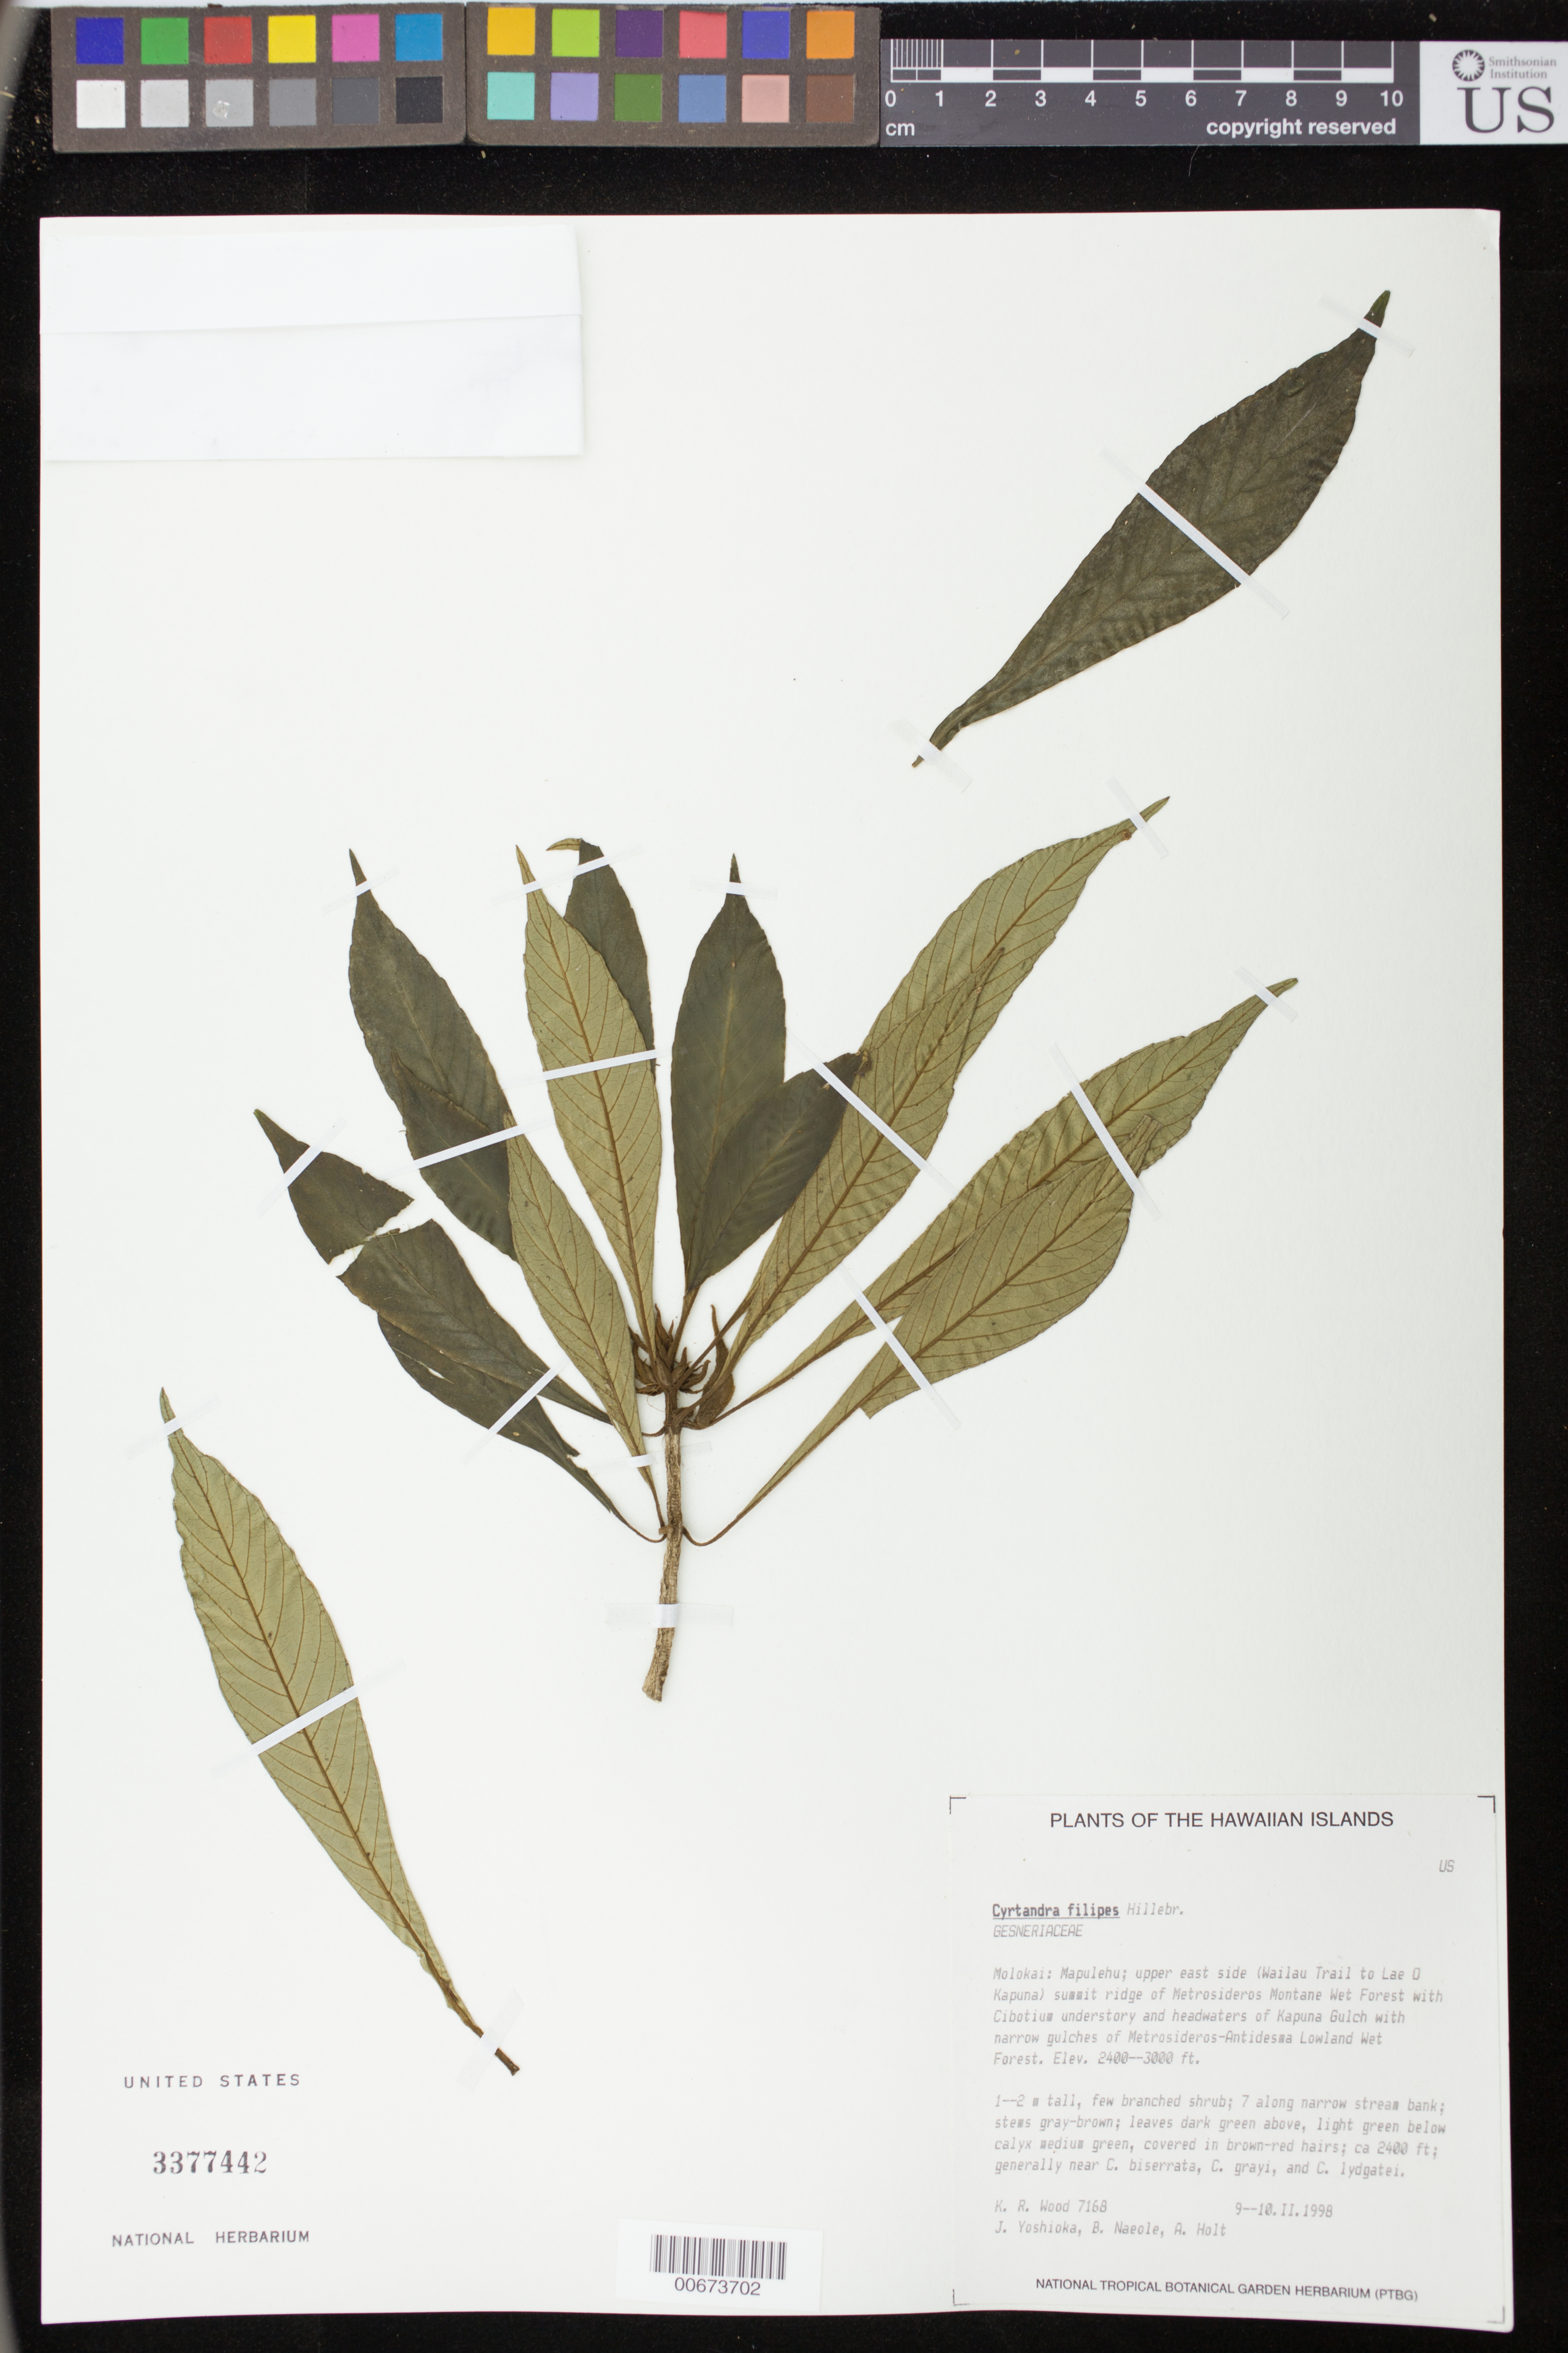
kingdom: Plantae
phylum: Tracheophyta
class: Magnoliopsida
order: Lamiales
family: Gesneriaceae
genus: Cyrtandra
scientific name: Cyrtandra filipes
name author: Hillebr.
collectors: K. R. Wood, J. Yoshioka, B. Naeole & A. Holt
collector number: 7168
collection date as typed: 9 Feb 1998 to 10 Feb 1998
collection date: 1998-02-09/1998-02-10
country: United States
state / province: Hawaii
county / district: Maui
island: Moloka'i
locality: Mapulehu, upper east side (Wailau Trail to Laeokapuna)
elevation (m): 732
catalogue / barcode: US 3377442